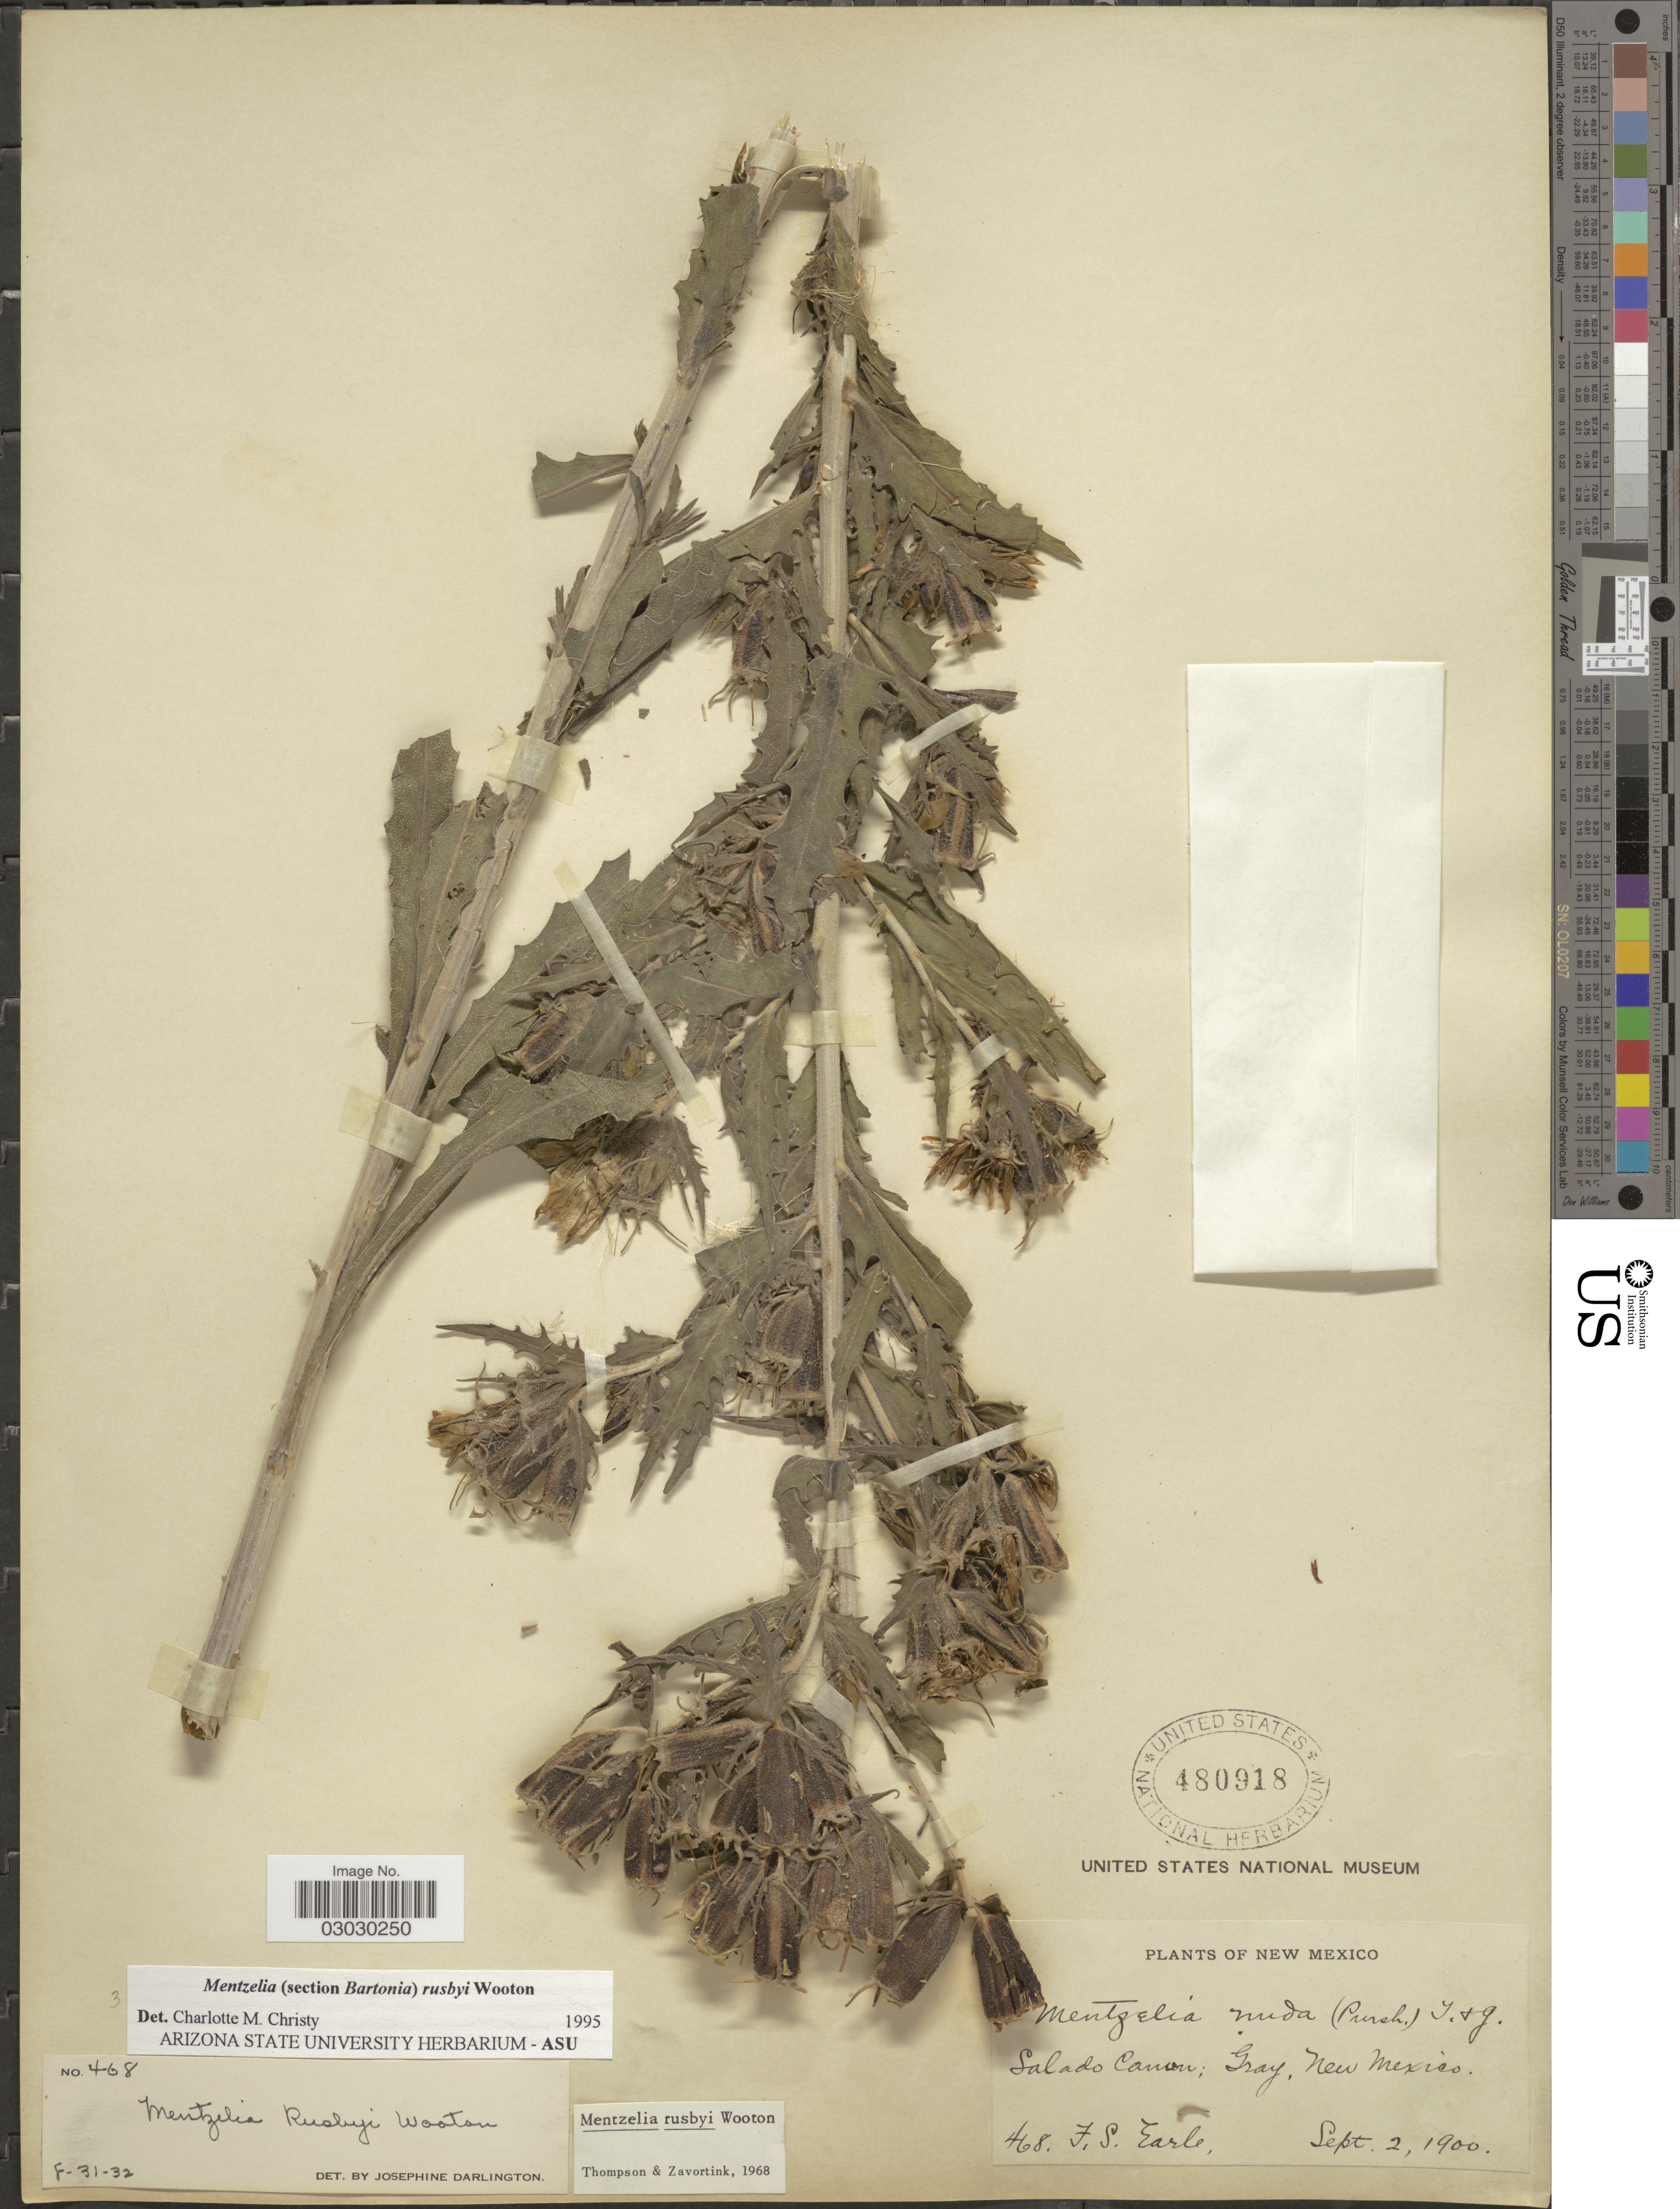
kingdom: Plantae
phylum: Tracheophyta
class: Magnoliopsida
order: Cornales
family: Loasaceae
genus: Mentzelia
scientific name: Mentzelia rusbyi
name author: Wooton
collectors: F. S. Earle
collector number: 468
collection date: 1900-09-02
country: United States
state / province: New Mexico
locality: Salado Canon: Gray.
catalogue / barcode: US 480918